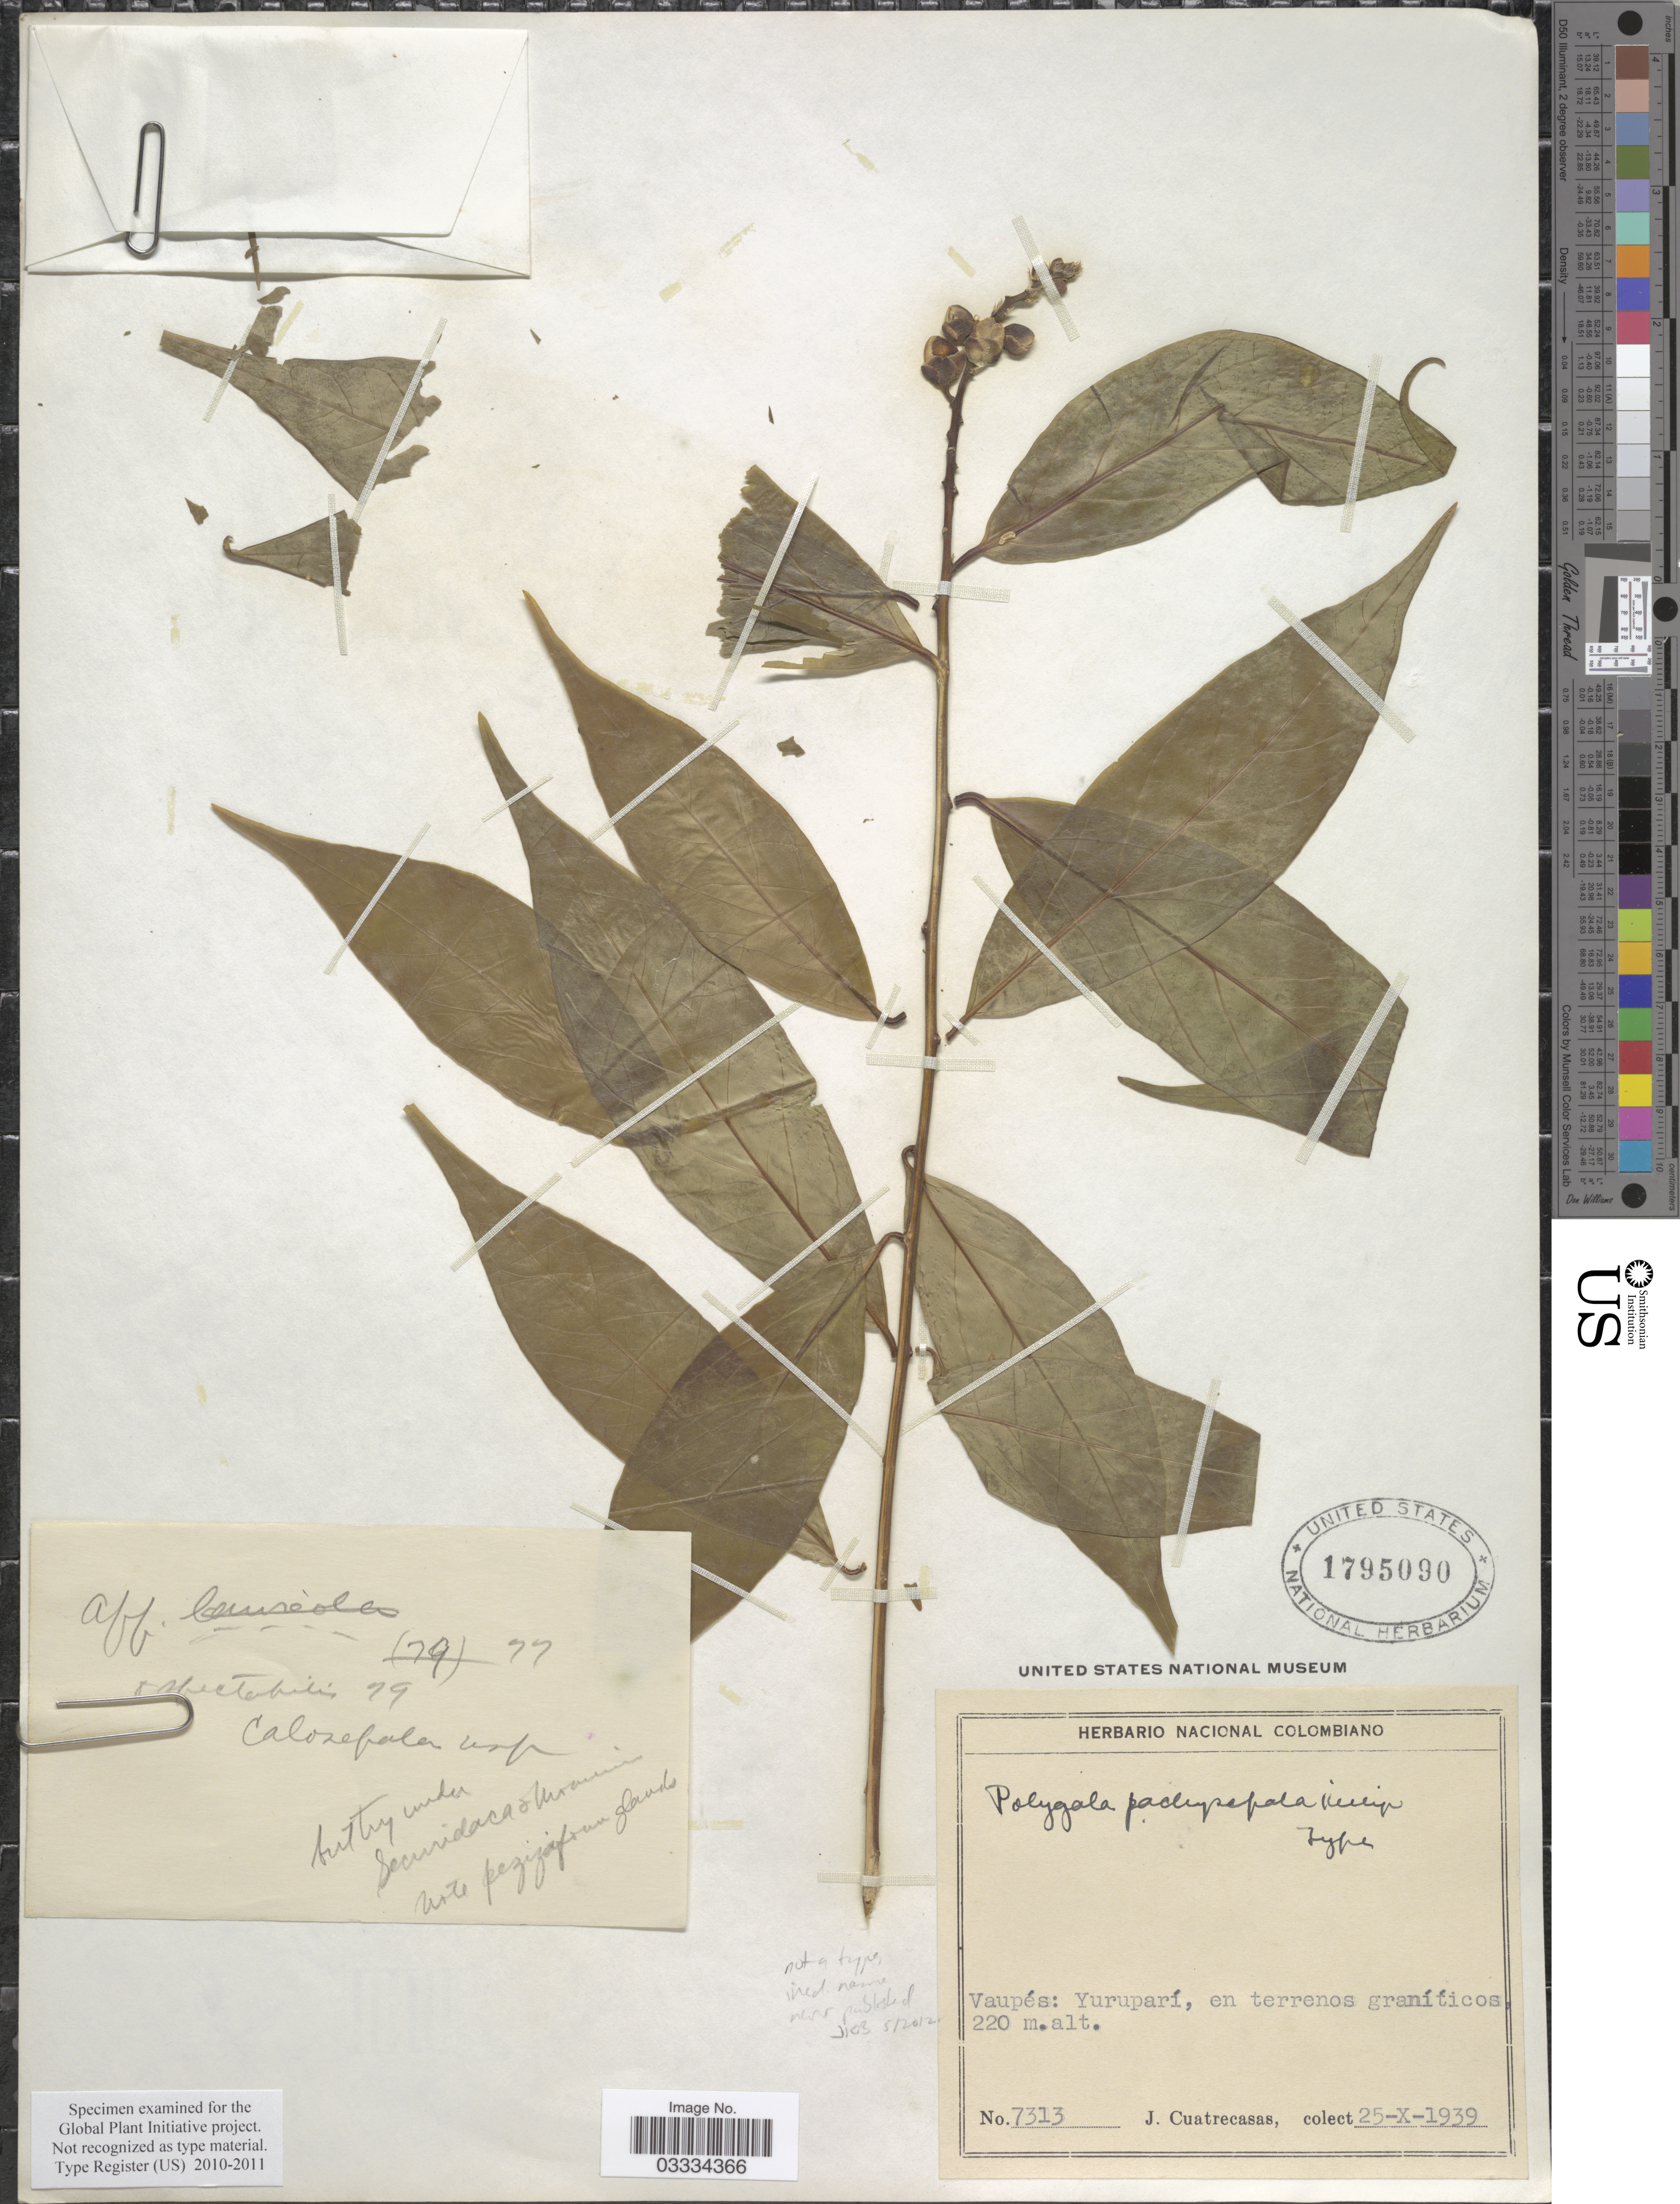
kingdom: Plantae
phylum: Tracheophyta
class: Magnoliopsida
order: Fabales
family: Polygalaceae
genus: Polygala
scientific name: Polygala sp.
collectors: J. Cuatrecasas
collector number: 7313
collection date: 1939-10-25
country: Colombia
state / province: Vaupés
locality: Yuruparí, en terrenos graníticos.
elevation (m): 220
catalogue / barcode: US 1795090